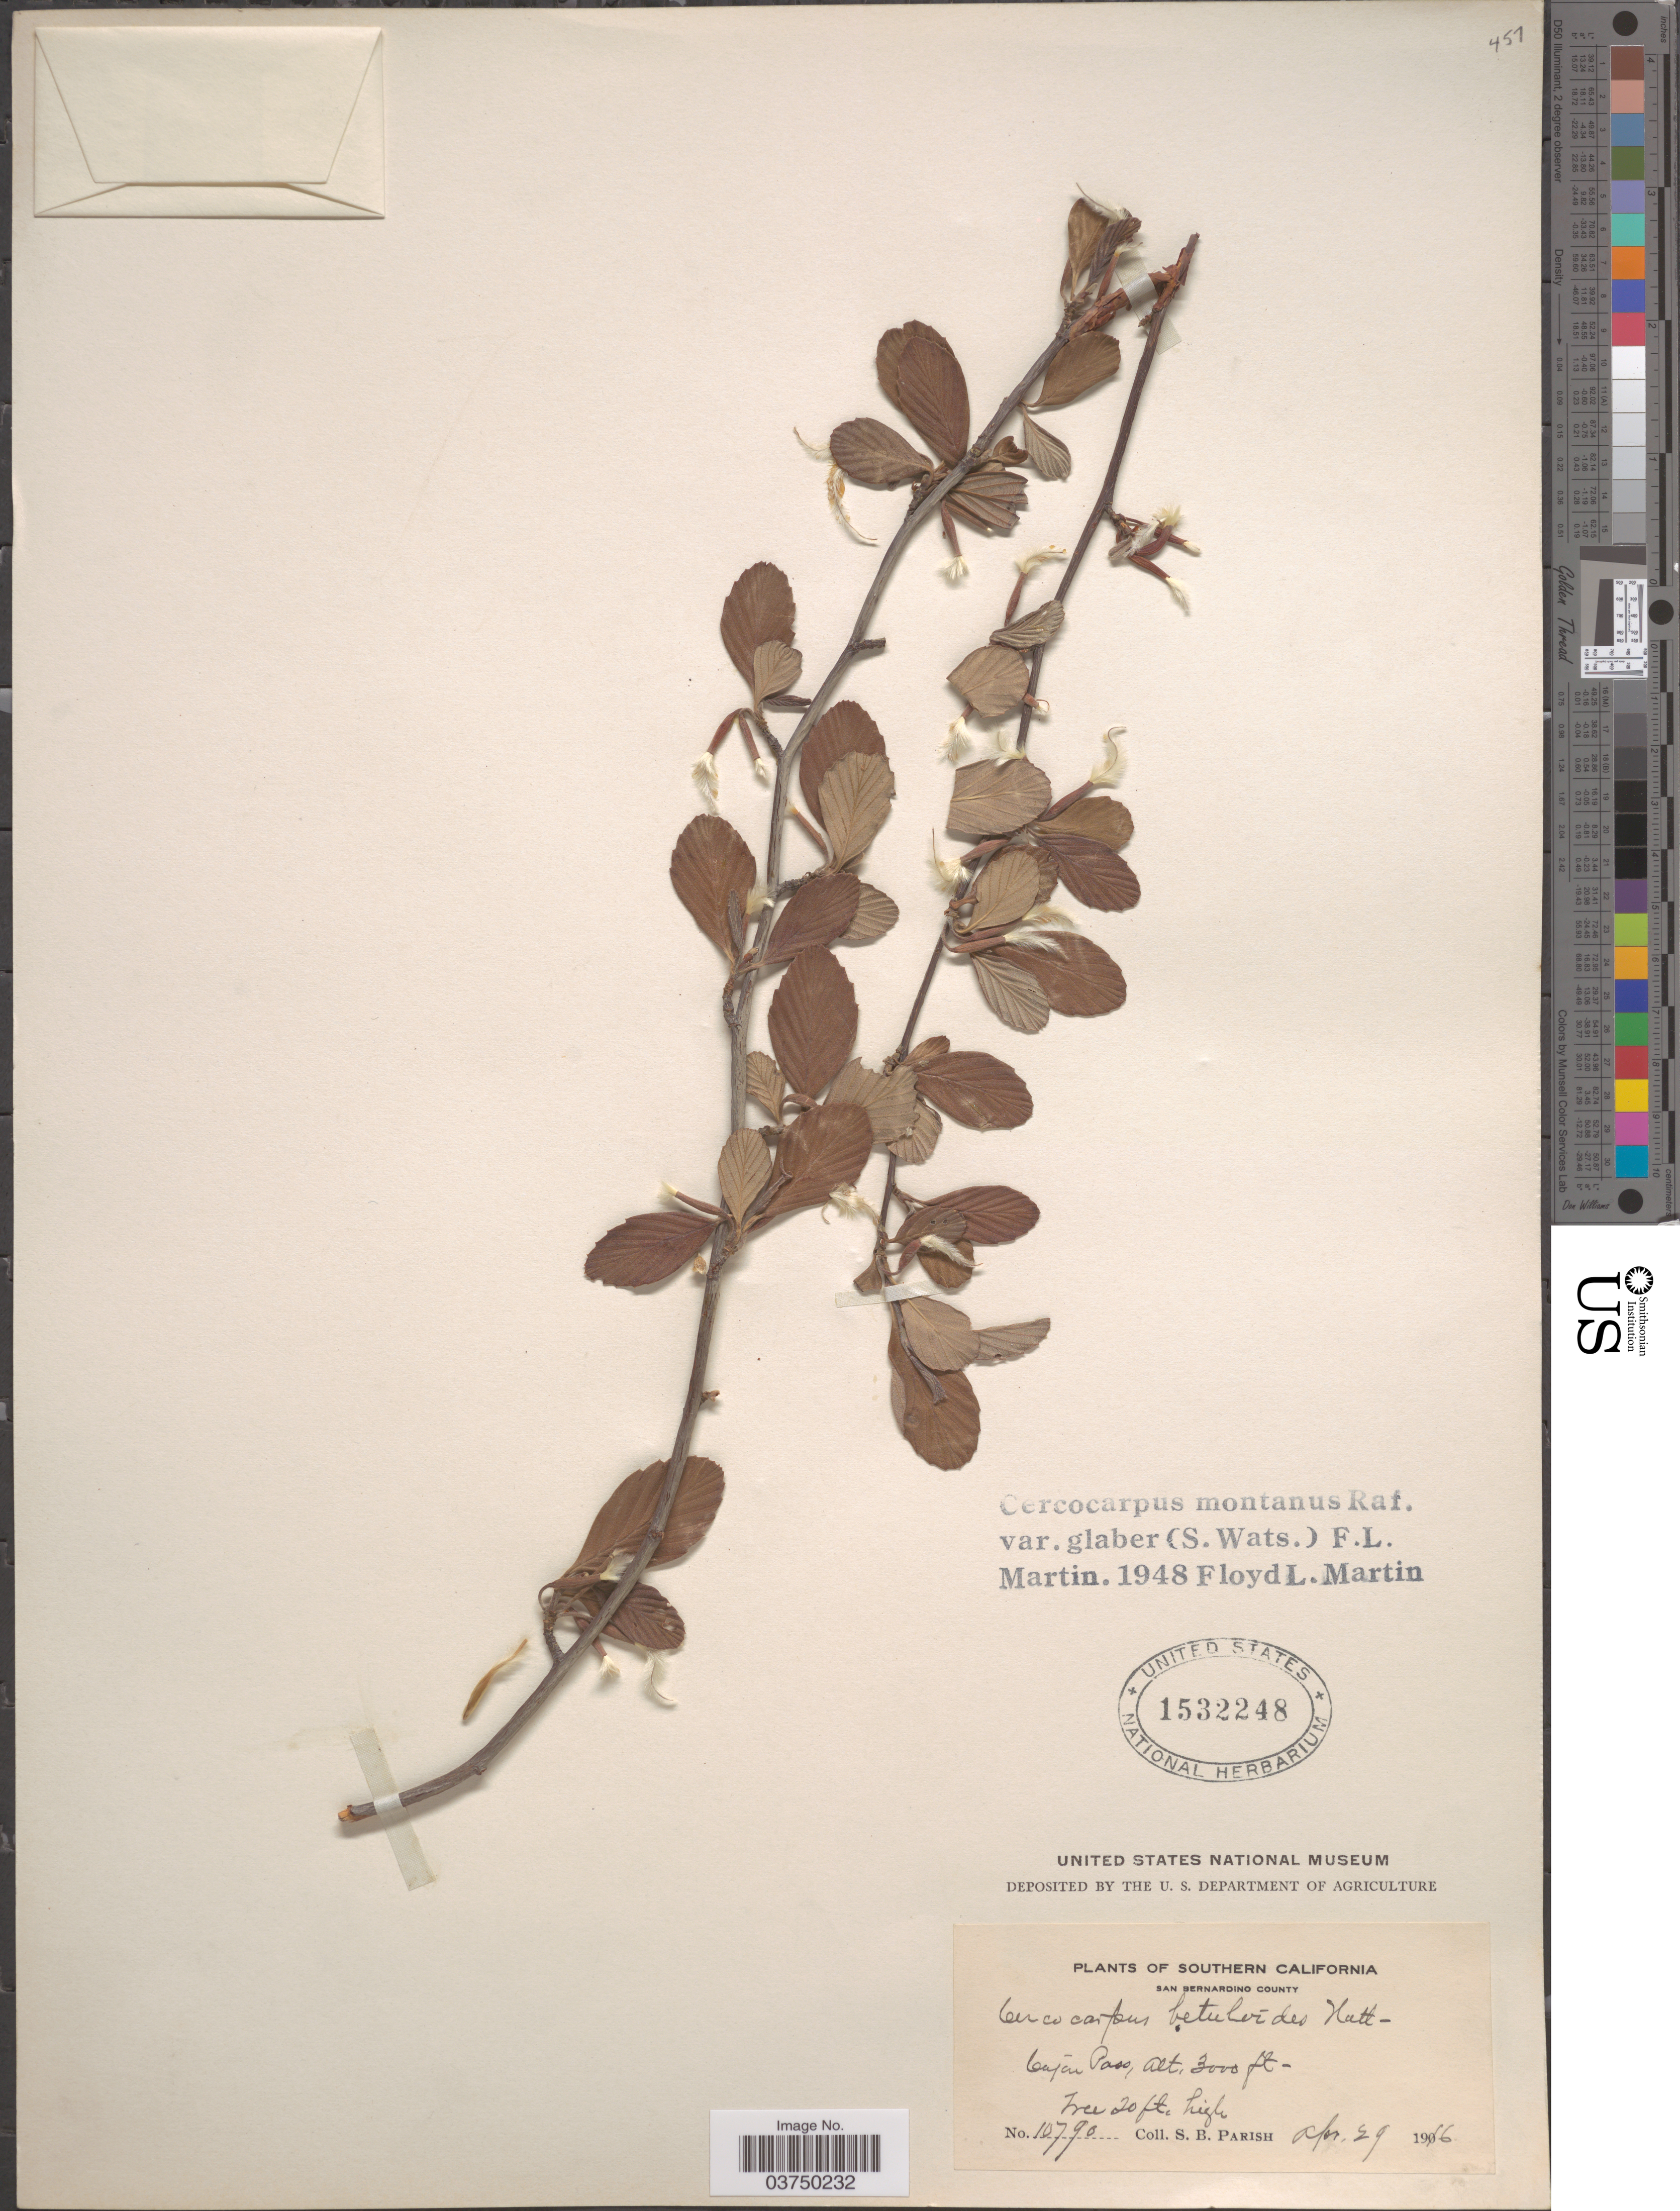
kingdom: Plantae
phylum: Tracheophyta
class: Magnoliopsida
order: Rosales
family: Rosaceae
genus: Cercocarpus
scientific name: Cercocarpus montanus var. glaber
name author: (S. Watson) F.L. Martin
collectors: S. B. Parish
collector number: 10790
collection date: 1916-04-29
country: United States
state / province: California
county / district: San Bernardino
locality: Southern California. San Bernardino County. Cajon Pass.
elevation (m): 914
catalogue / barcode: US 1532248